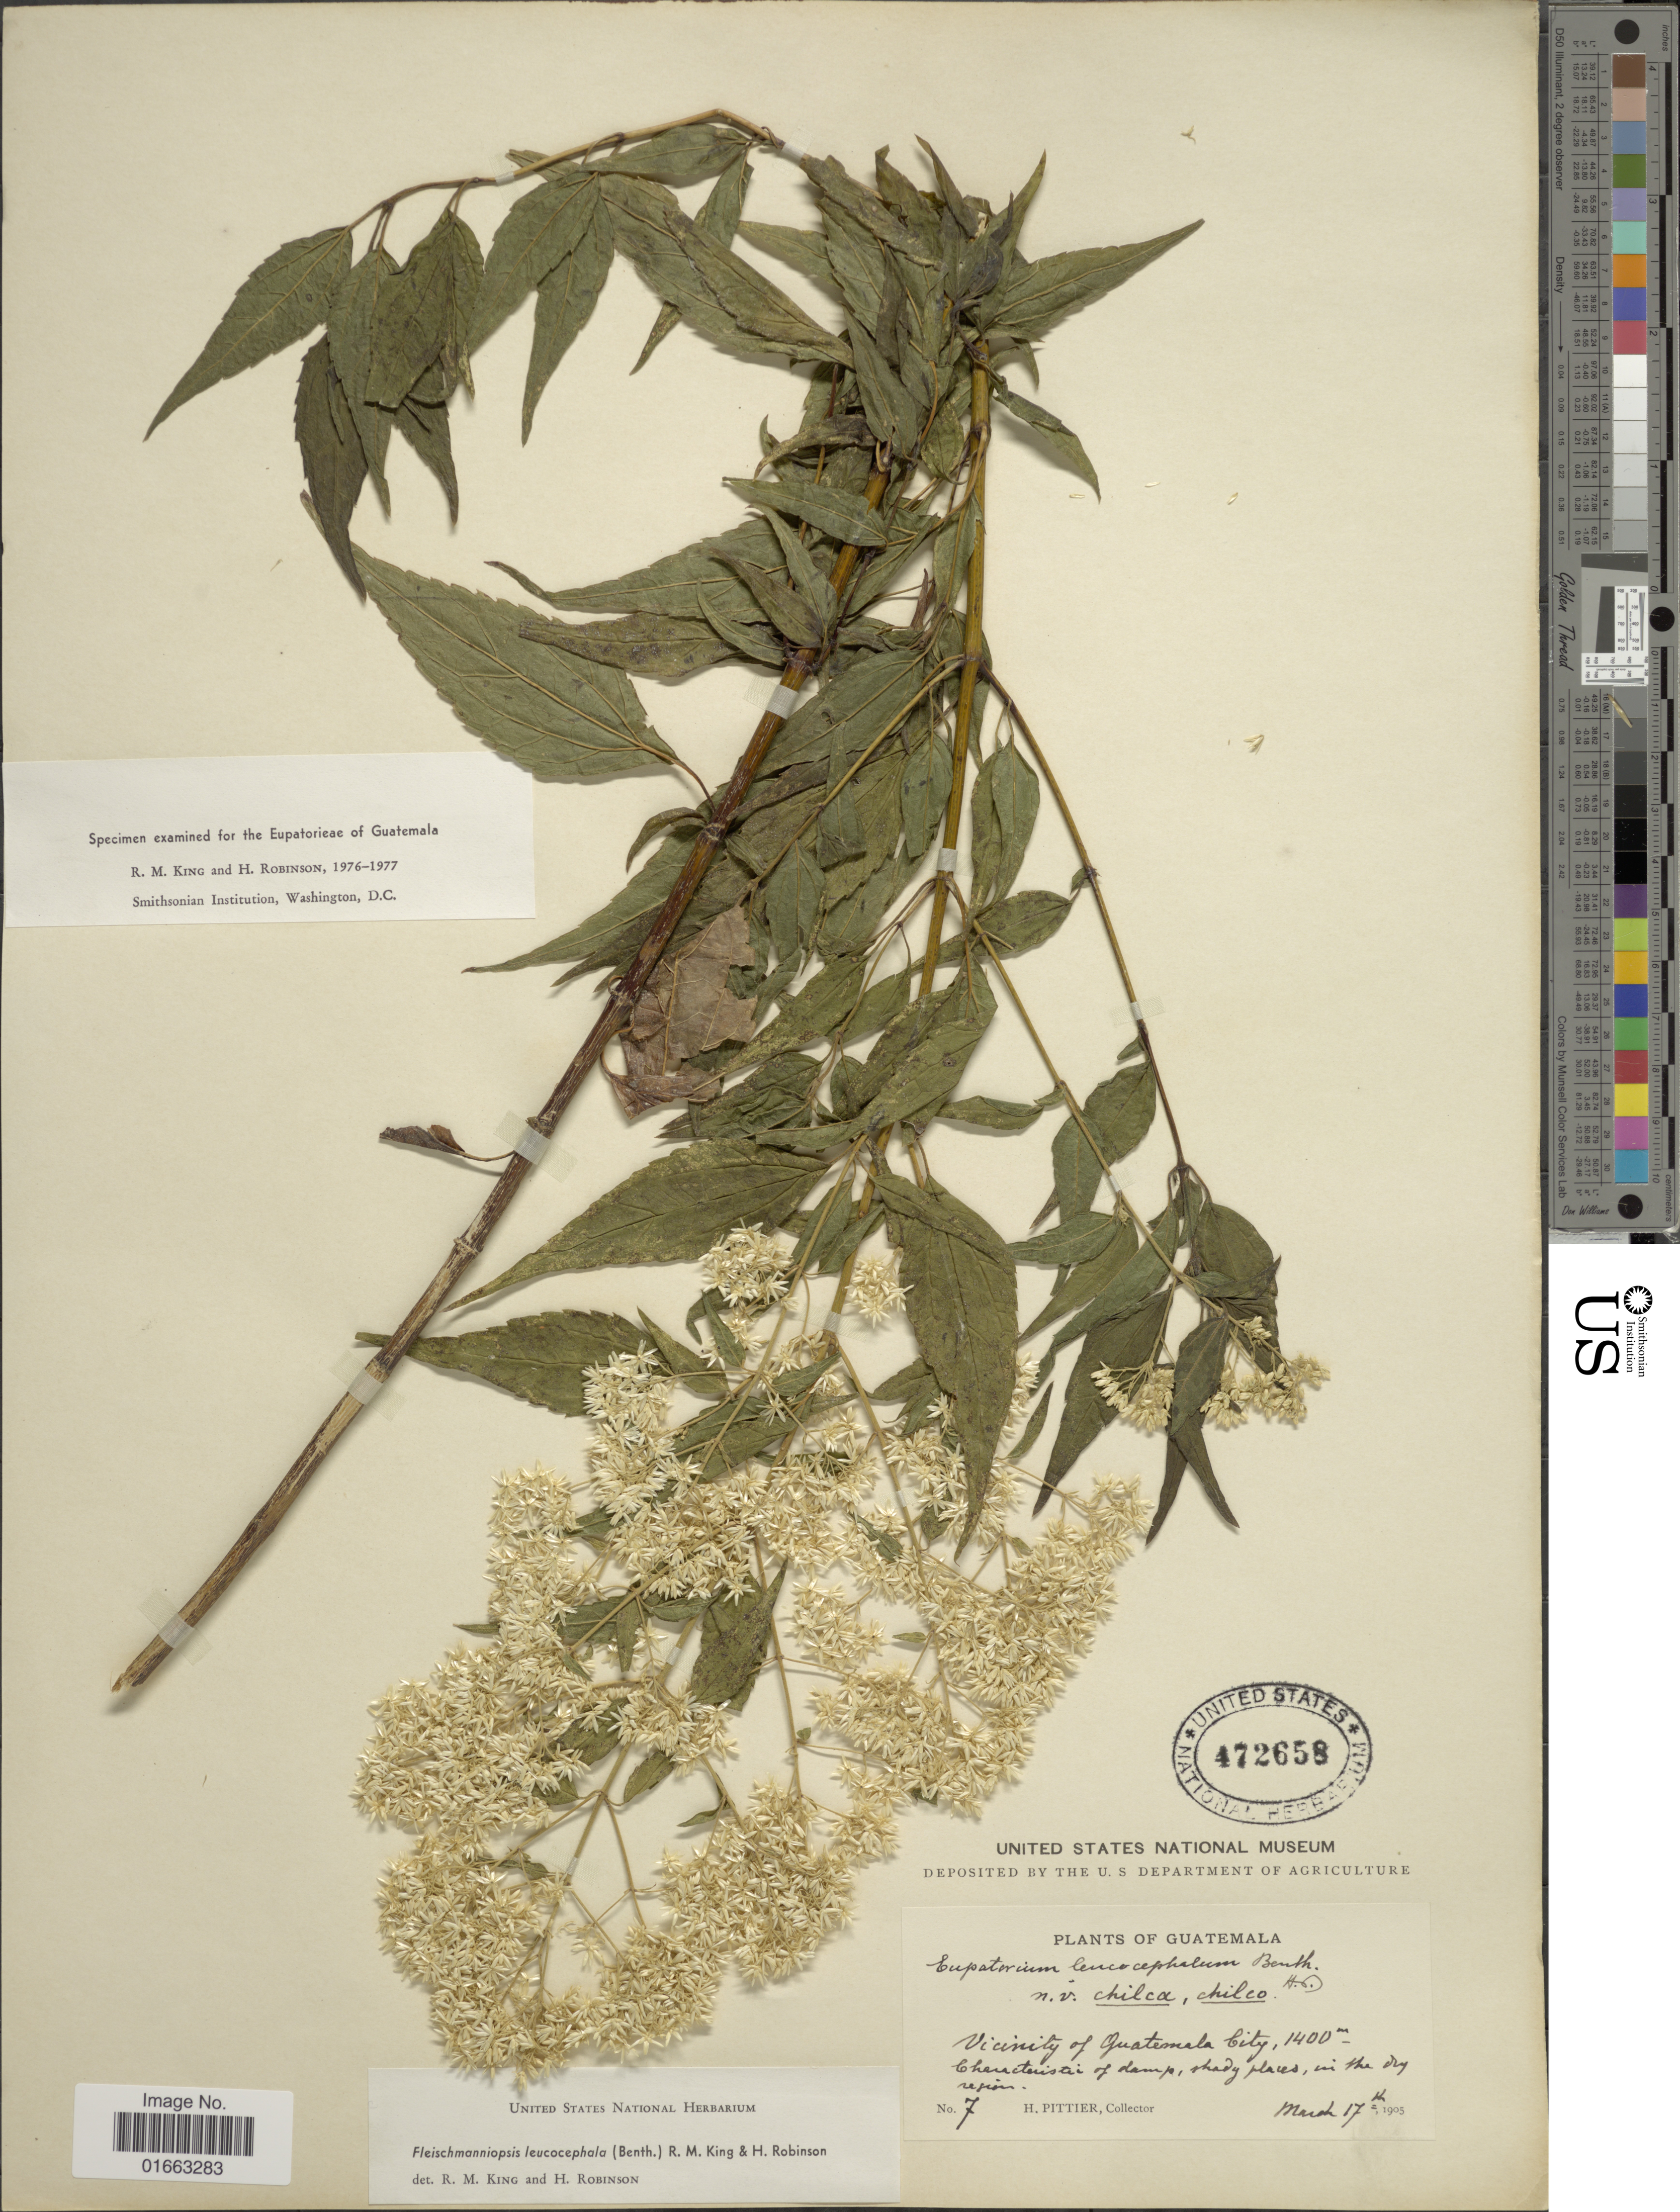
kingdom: Plantae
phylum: Tracheophyta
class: Magnoliopsida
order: Asterales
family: Asteraceae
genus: Fleischmanniopsis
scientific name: Fleischmanniopsis leucocephala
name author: (Benth.) R.M. King & H. Rob.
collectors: H. F. Pittier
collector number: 7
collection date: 1905-03-17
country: Guatemala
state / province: Guatemala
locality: Vicinity of Guatemala City, Characteristi of damp, shady places, in the dry region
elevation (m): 1400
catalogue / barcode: US 472658